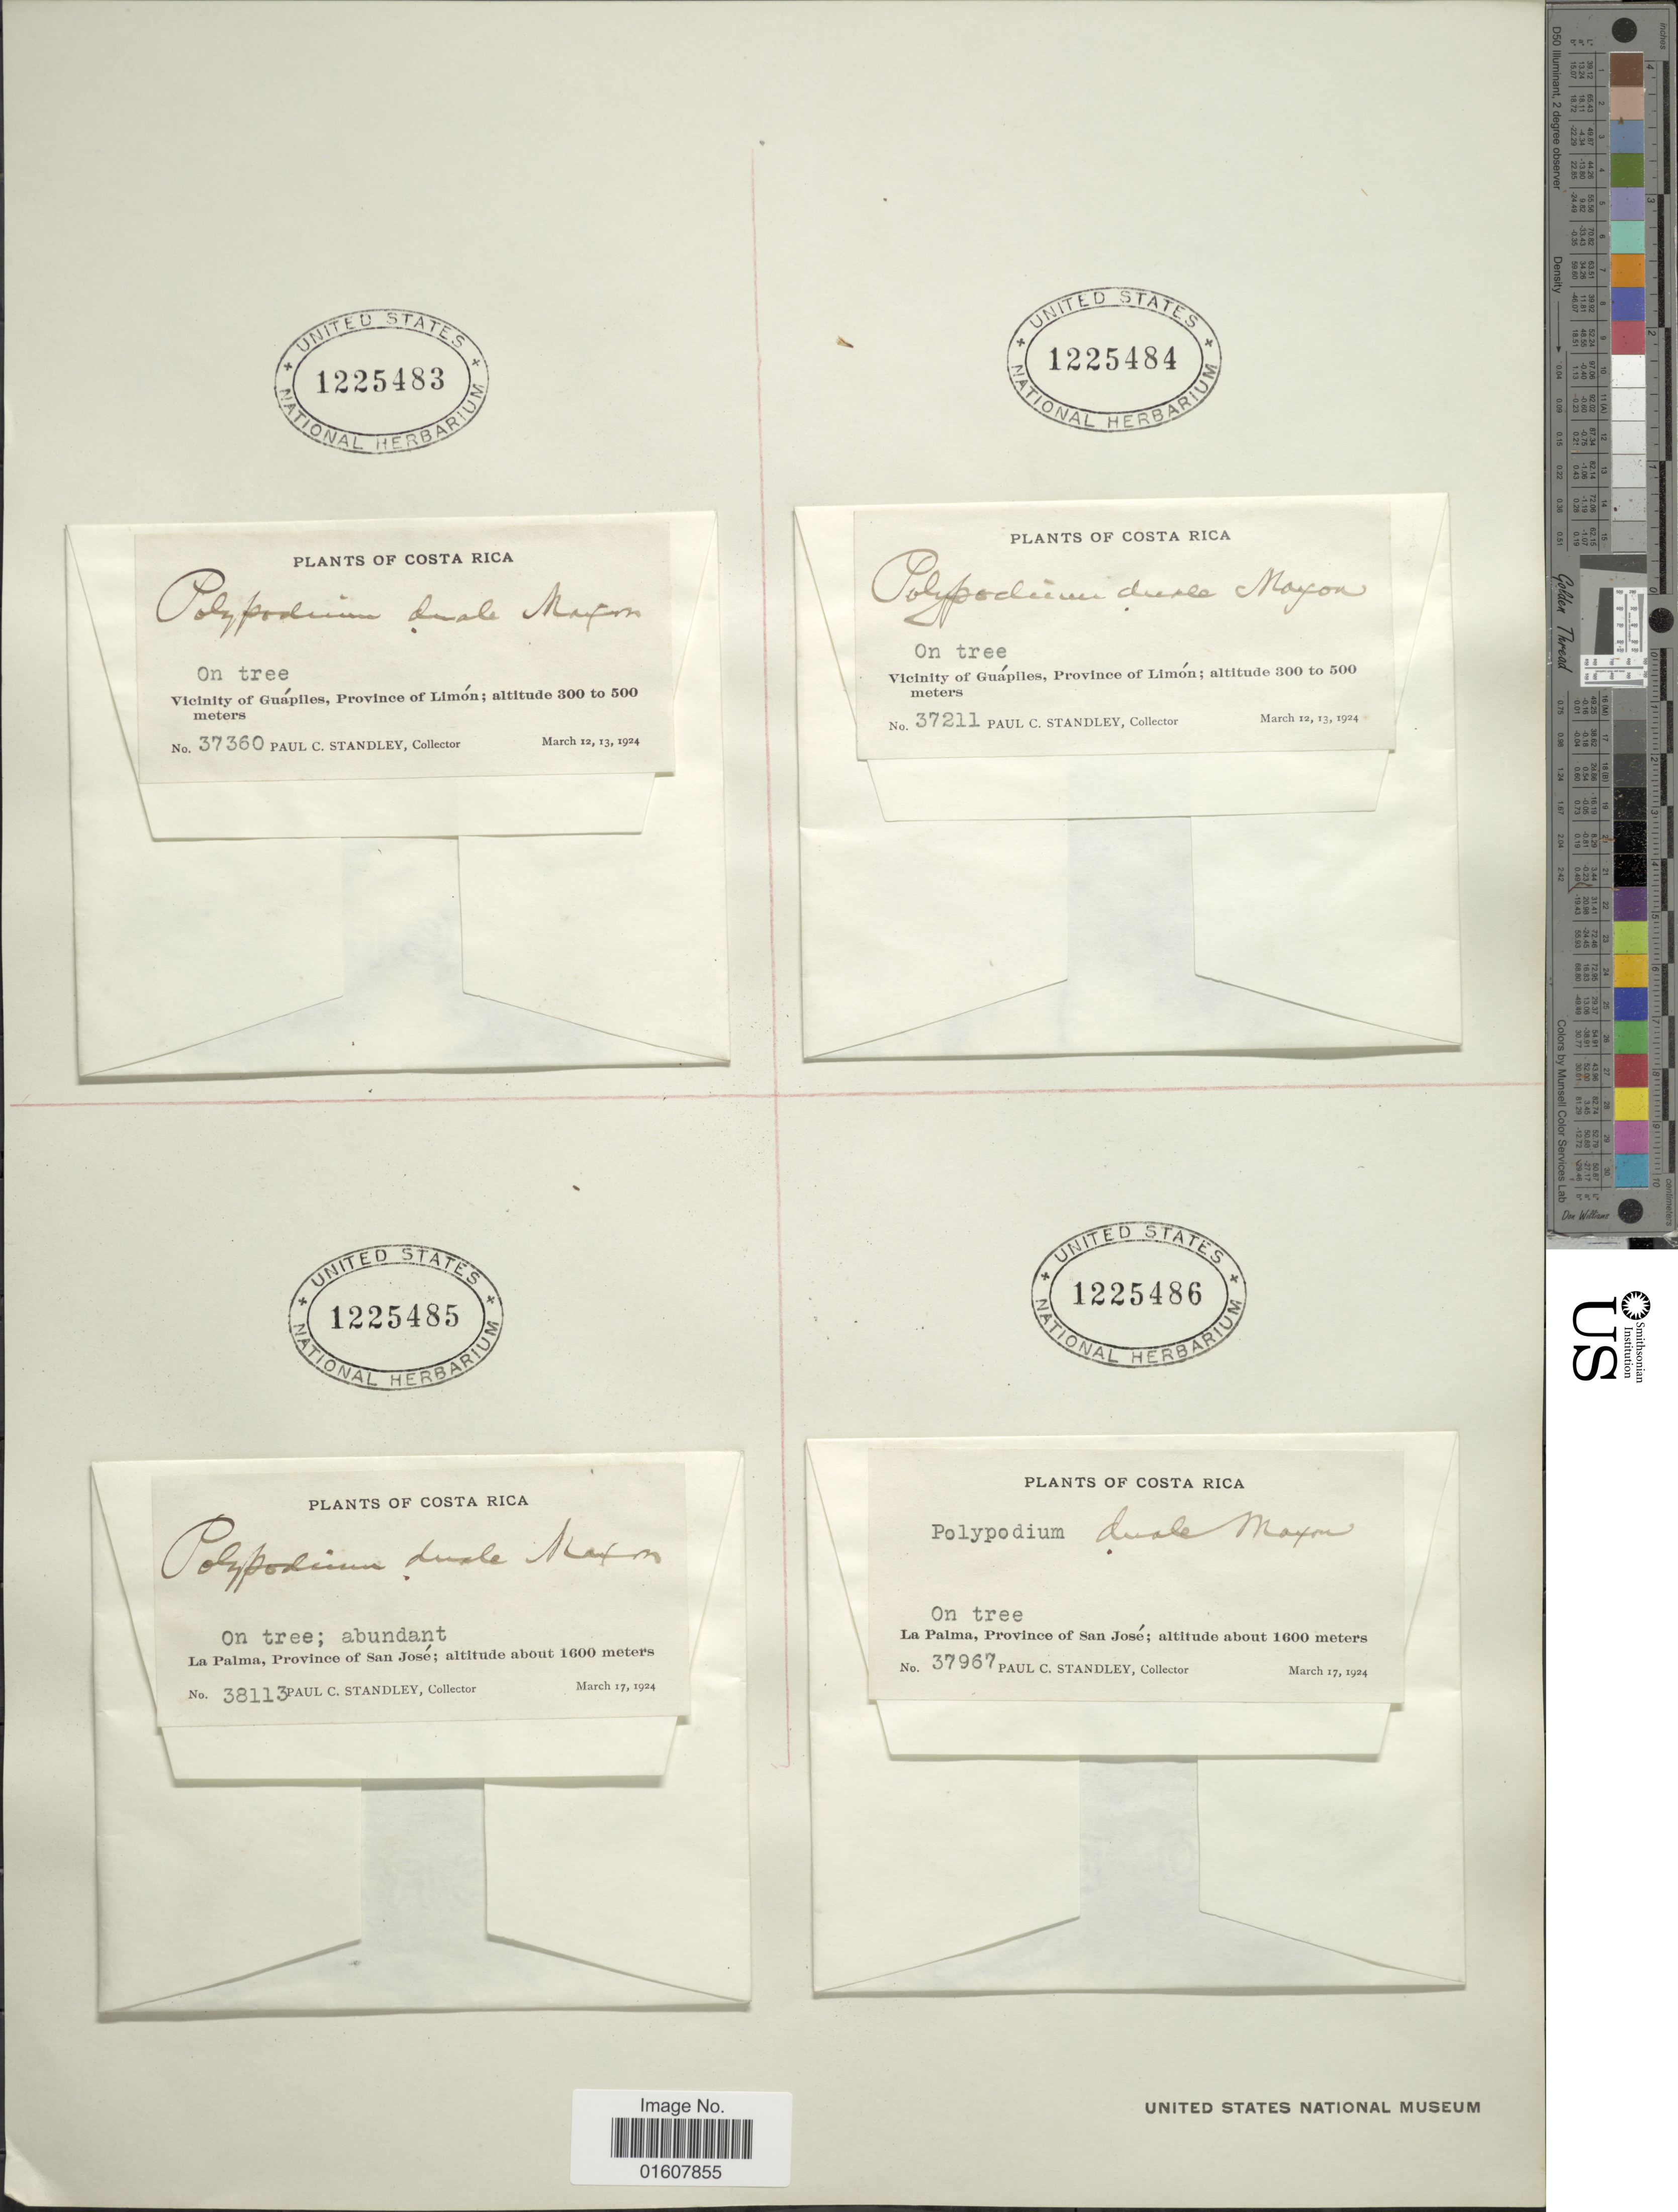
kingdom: Plantae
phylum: Tracheophyta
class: Polypodiopsida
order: Polypodiales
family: Polypodiaceae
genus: Cochlidium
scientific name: Cochlidium serrulatum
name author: (Sw.) L.E. Bishop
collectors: P. C. Standley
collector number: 37967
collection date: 1924-03-17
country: Costa Rica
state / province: San José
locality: La Palma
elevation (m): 1600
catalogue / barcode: US 1225486-2